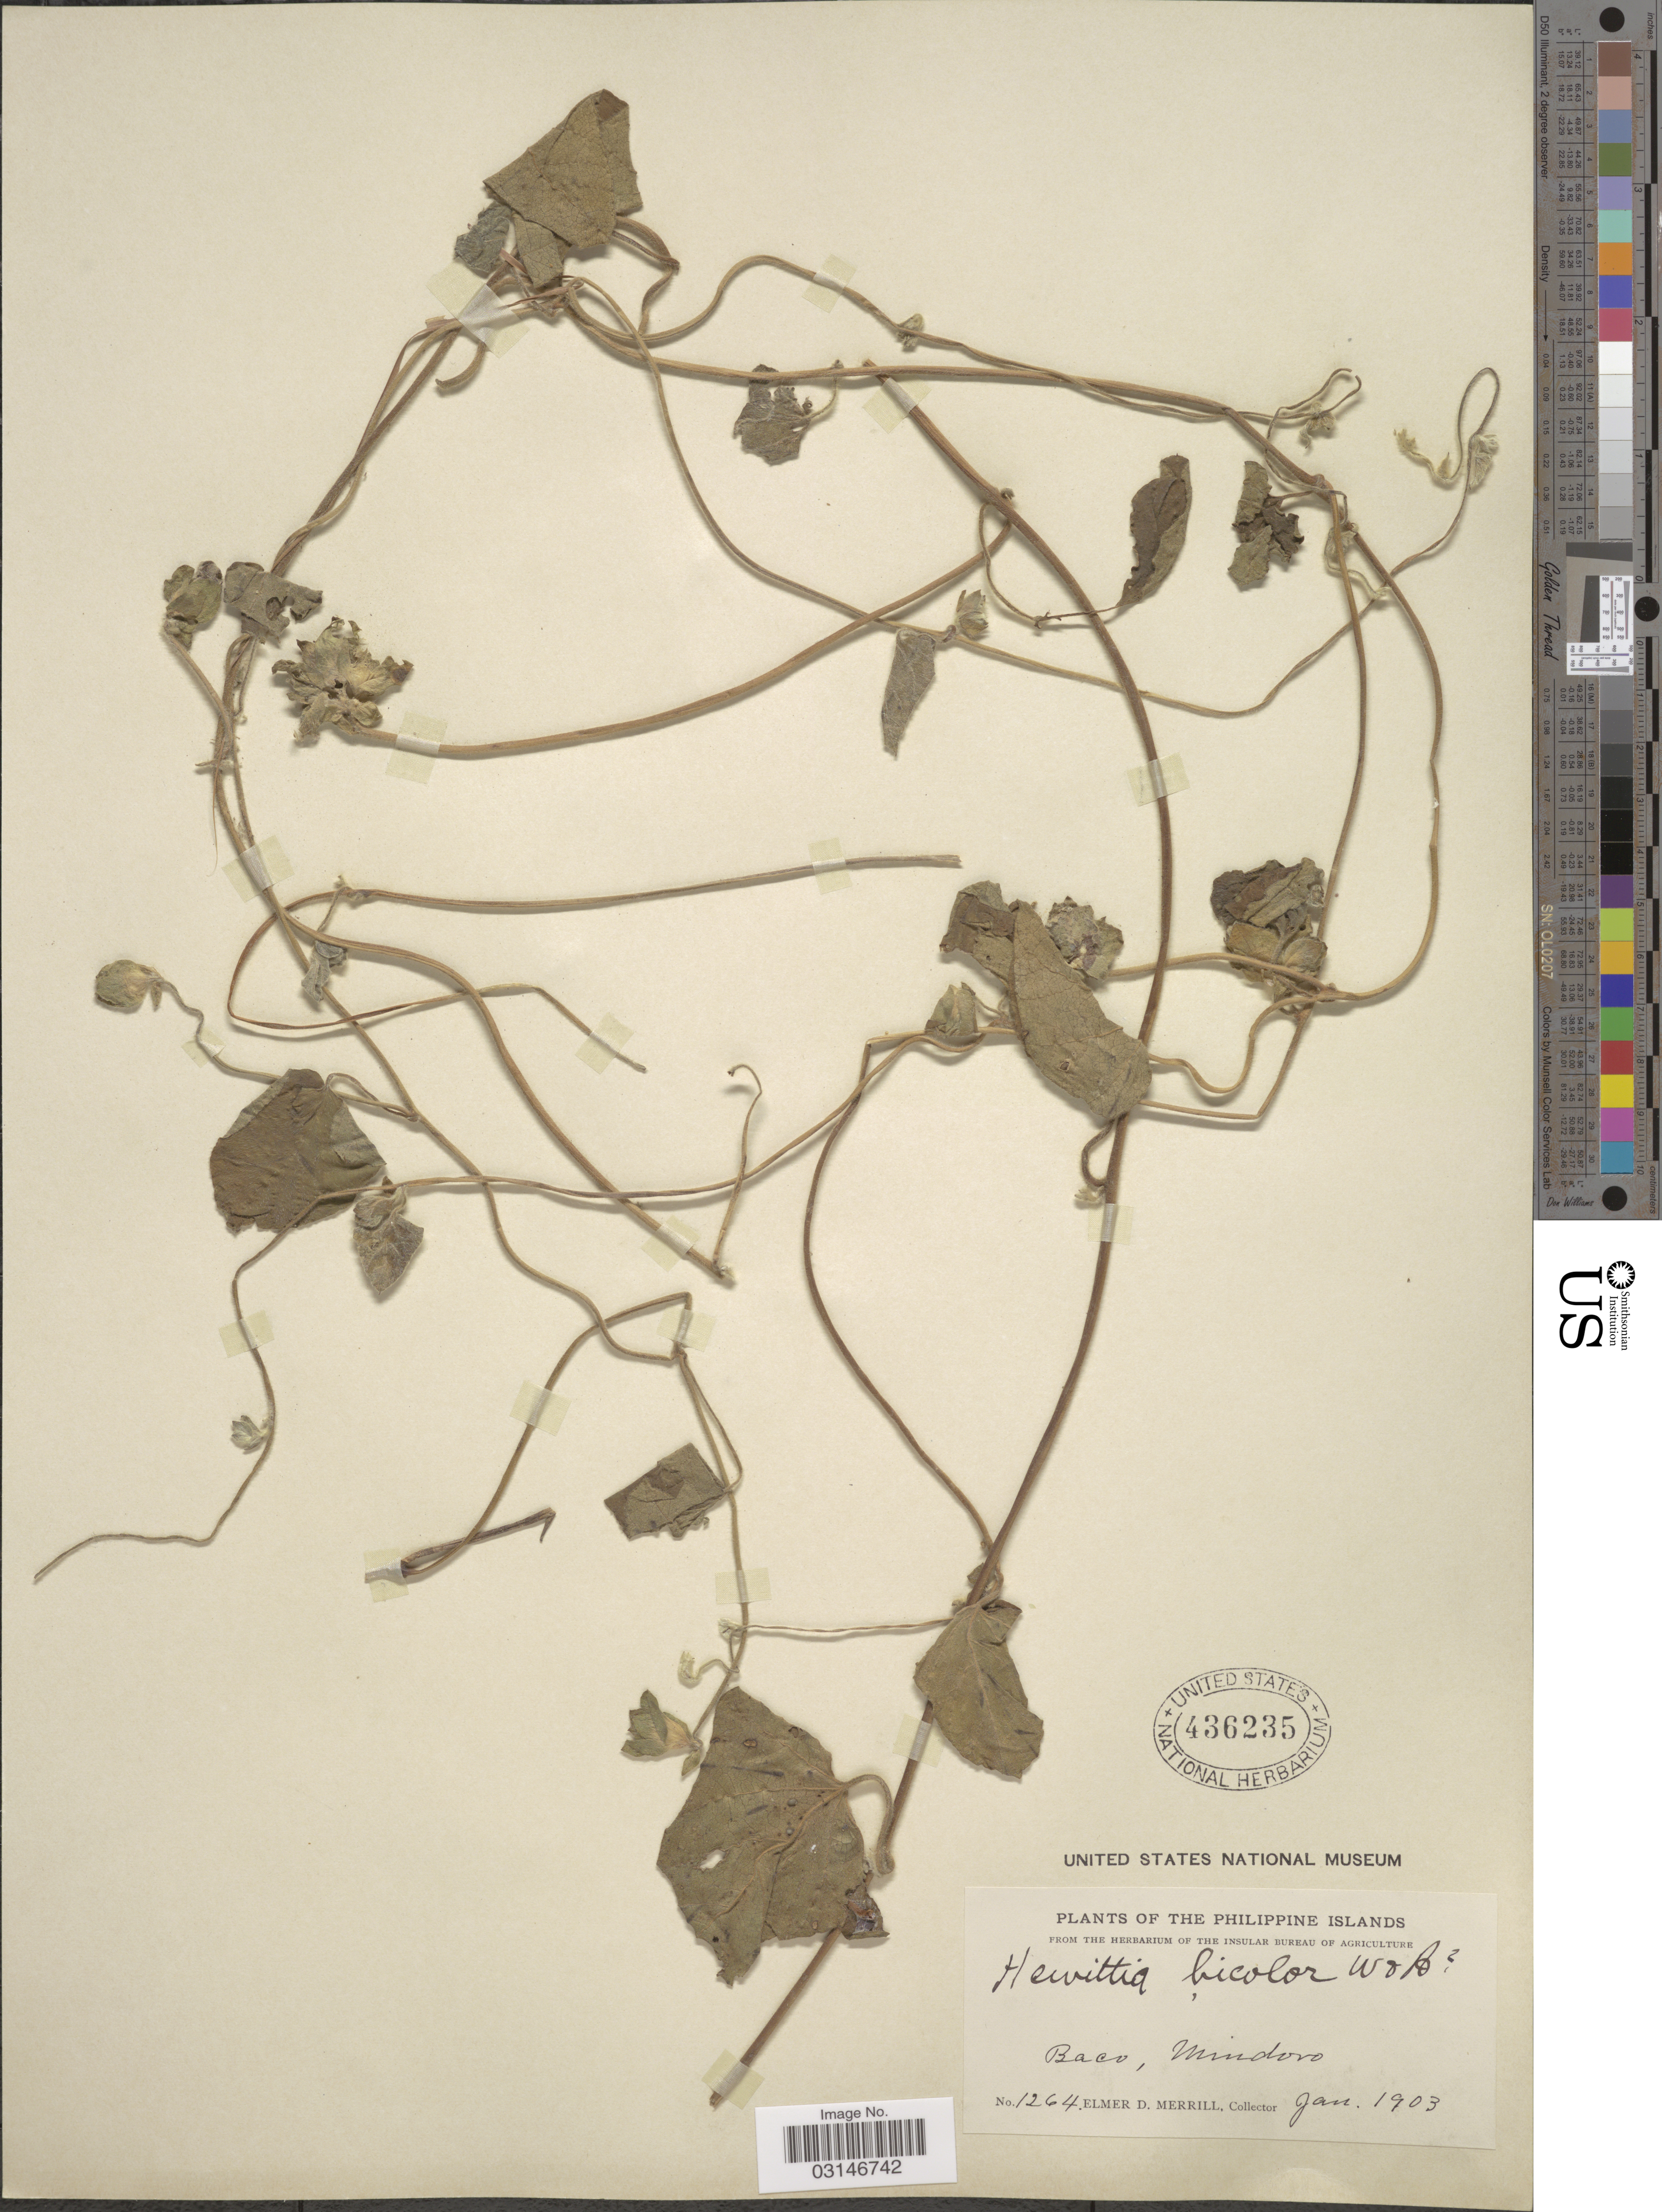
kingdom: Plantae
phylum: Tracheophyta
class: Magnoliopsida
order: Solanales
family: Convolvulaceae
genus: Hewittia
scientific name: Hewittia malabarica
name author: (L.) Suresh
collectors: E. D. Merrill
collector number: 1264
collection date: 1903-01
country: Philippines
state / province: Mimaropa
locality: Baco, Mindoro.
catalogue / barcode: US 436235